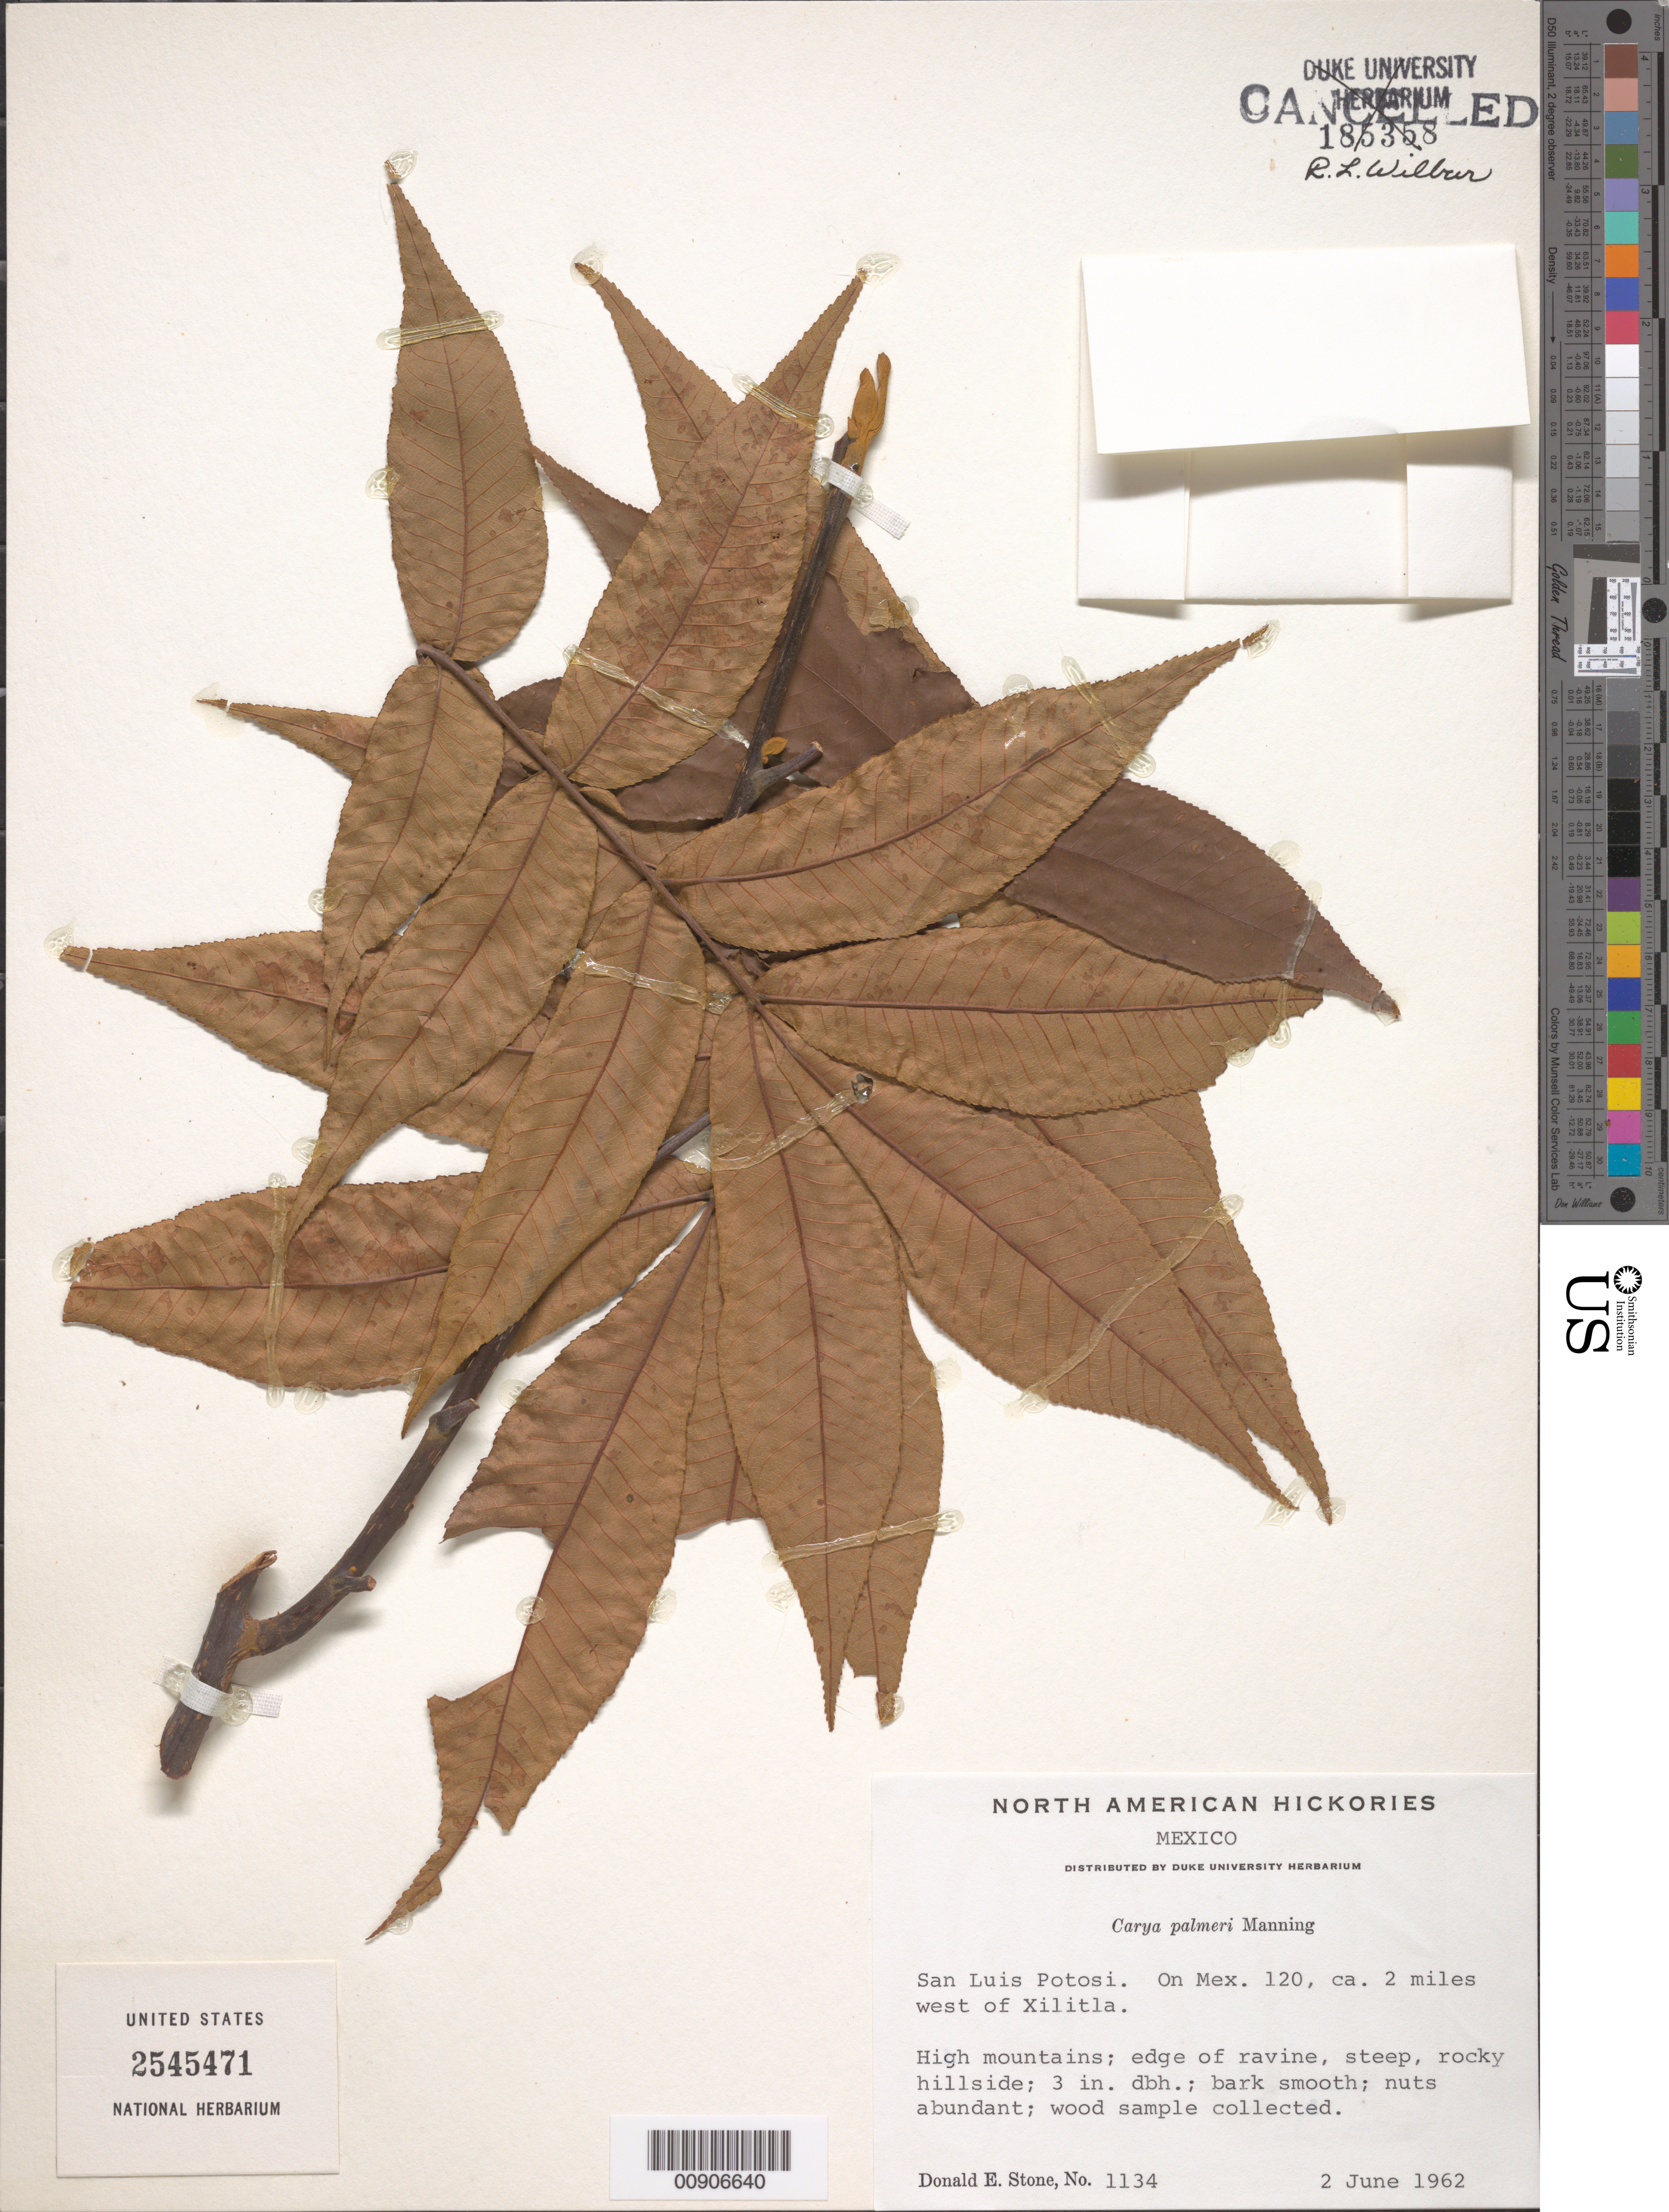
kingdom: Plantae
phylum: Tracheophyta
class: Magnoliopsida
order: Fagales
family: Juglandaceae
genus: Carya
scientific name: Carya palmeri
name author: Manning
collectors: D. E. Stone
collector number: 1134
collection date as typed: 02 Jun 1962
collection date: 1962-06-02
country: Mexico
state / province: San Luis Potosí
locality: San Luis Potosí. On Mex. 120, ca. 2 miles west of Xilitla.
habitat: High mountains; edge of ravine, steep, rocky hillside.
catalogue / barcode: US 2545471